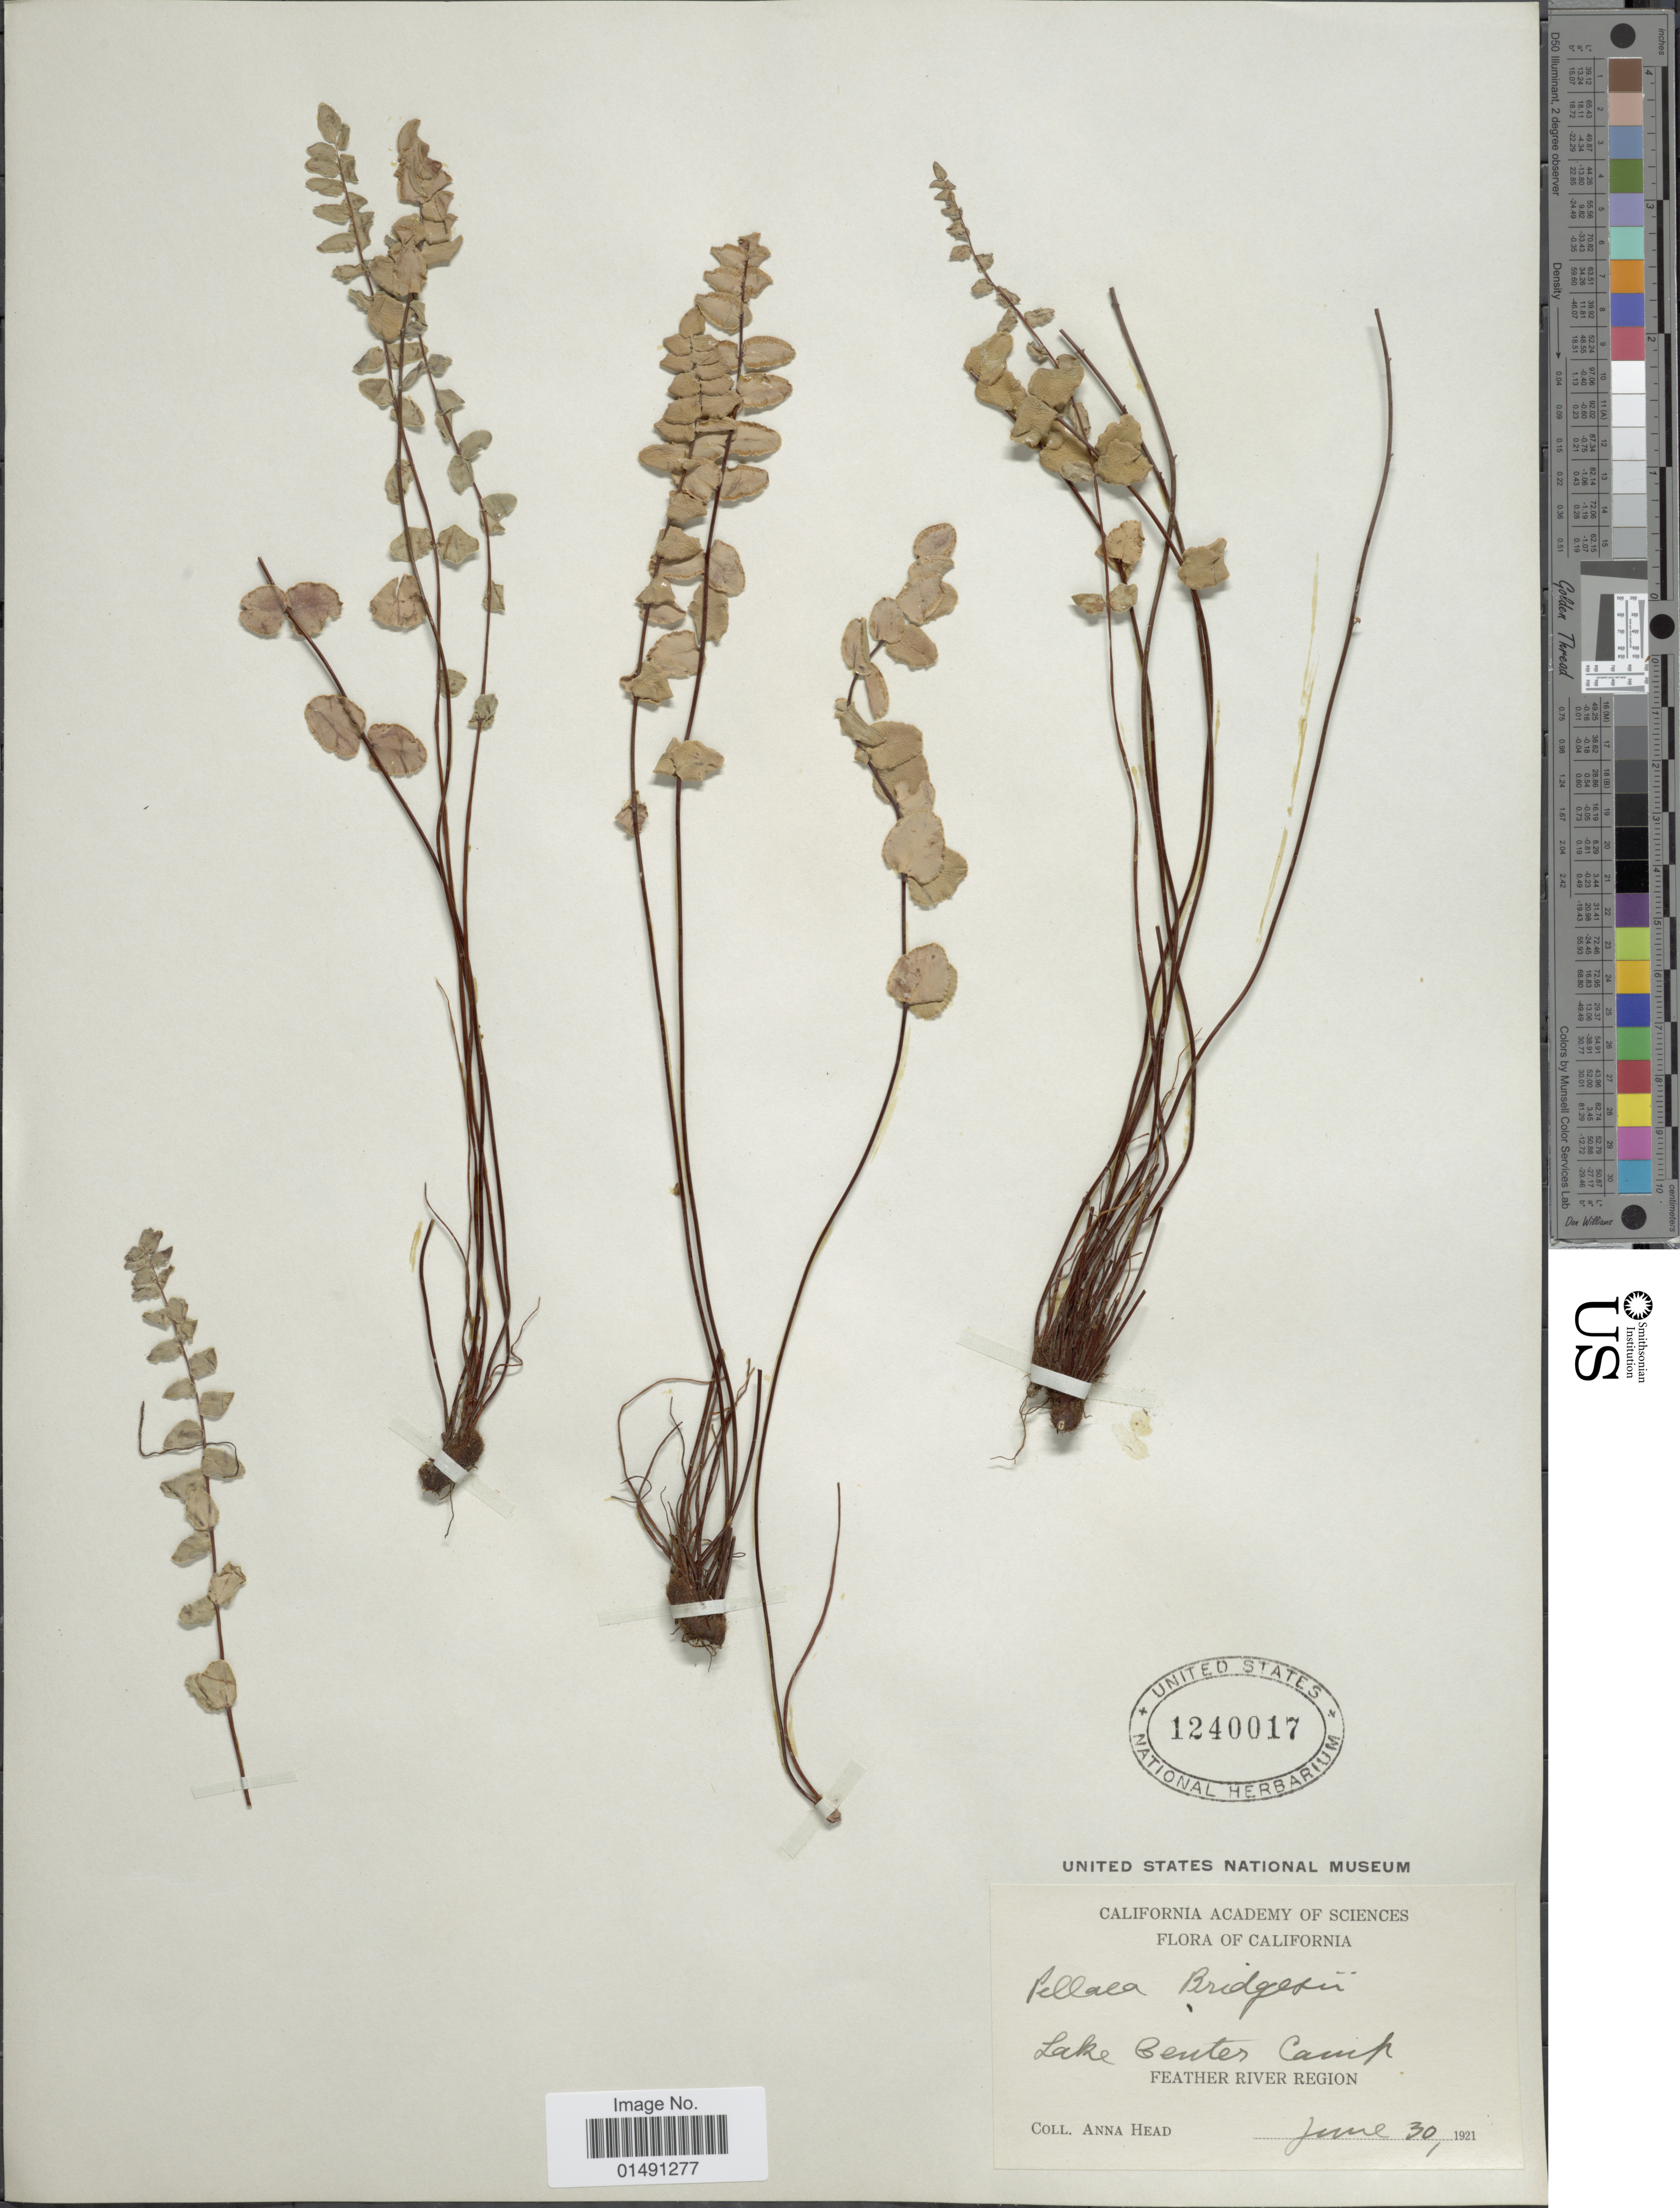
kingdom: Plantae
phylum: Tracheophyta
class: Polypodiopsida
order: Polypodiales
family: Pteridaceae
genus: Pellaea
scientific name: Pellaea bridgesii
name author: Hook.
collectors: A. Head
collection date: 1921-06-30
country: United States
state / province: California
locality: Lake center Camp Feather River Region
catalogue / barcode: US 1240017